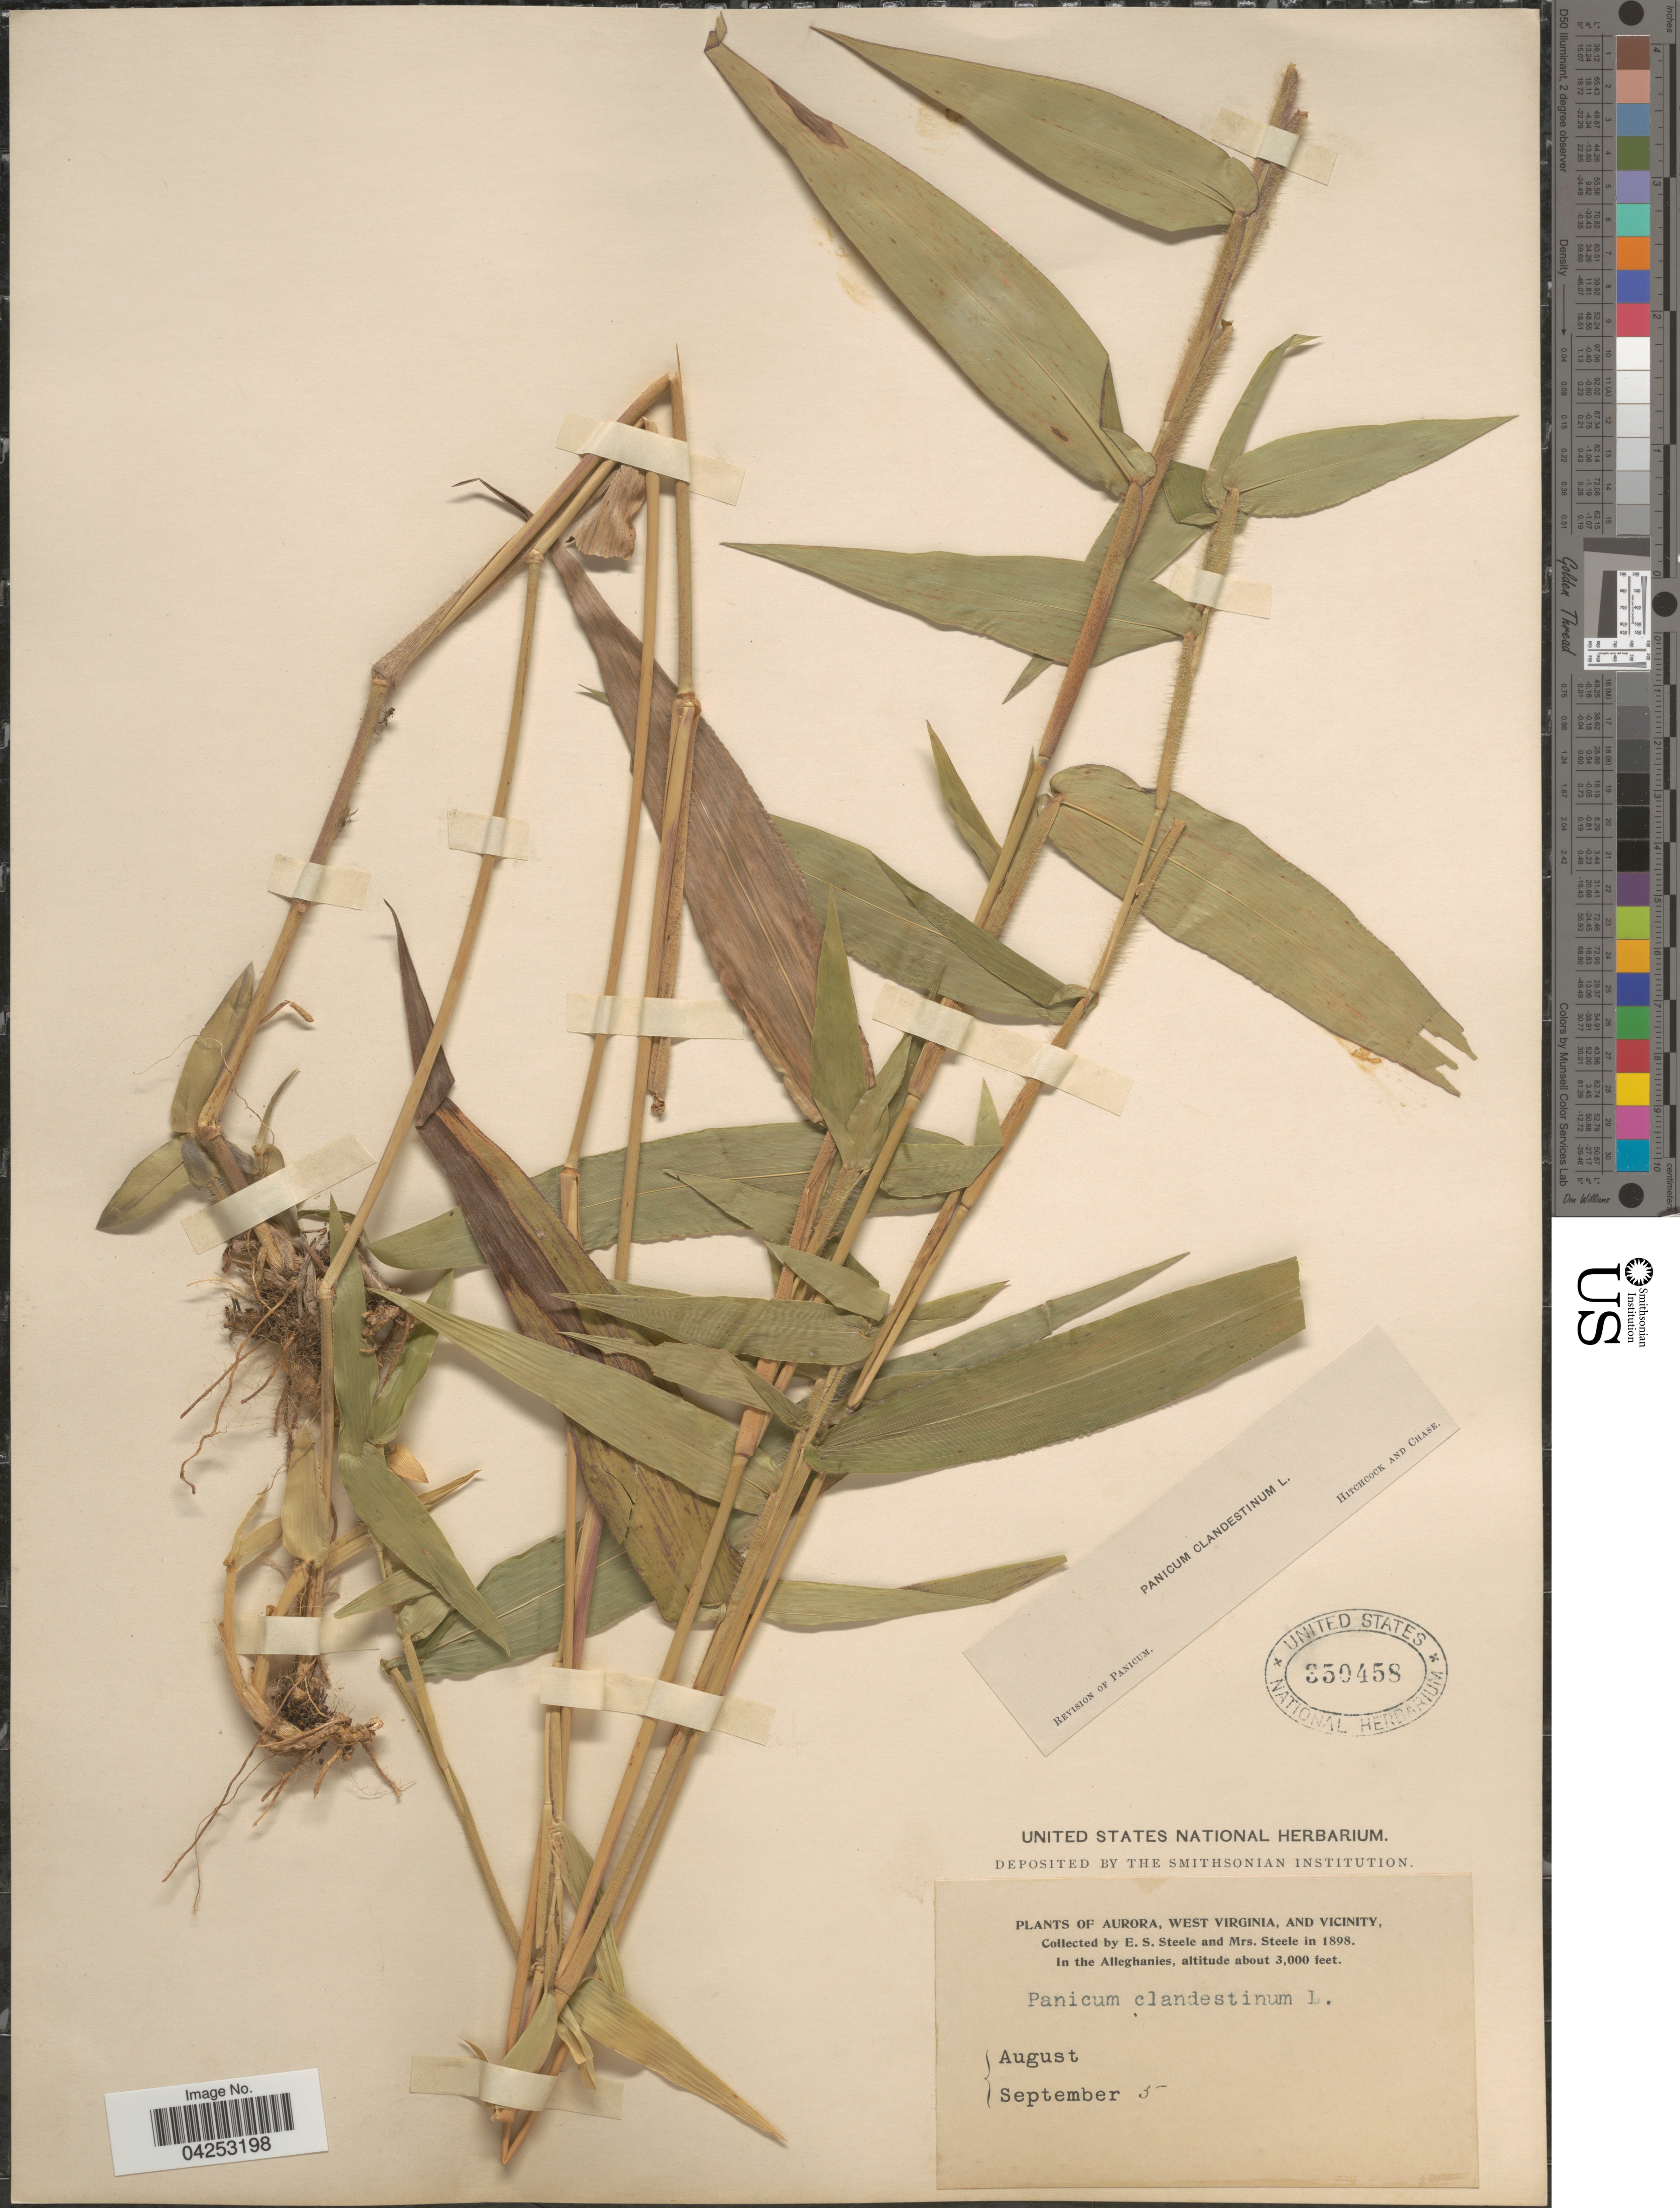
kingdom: Plantae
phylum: Tracheophyta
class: Liliopsida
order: Poales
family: Poaceae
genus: Dichanthelium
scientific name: Dichanthelium clandestinum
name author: (L.) Gould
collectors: E. Steele & Mrs. E. S. Steele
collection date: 1898-09-05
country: United States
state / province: West Virginia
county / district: Preston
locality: Aurora, and Vicinity. In the Alleghanies.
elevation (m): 914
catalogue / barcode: US 350458